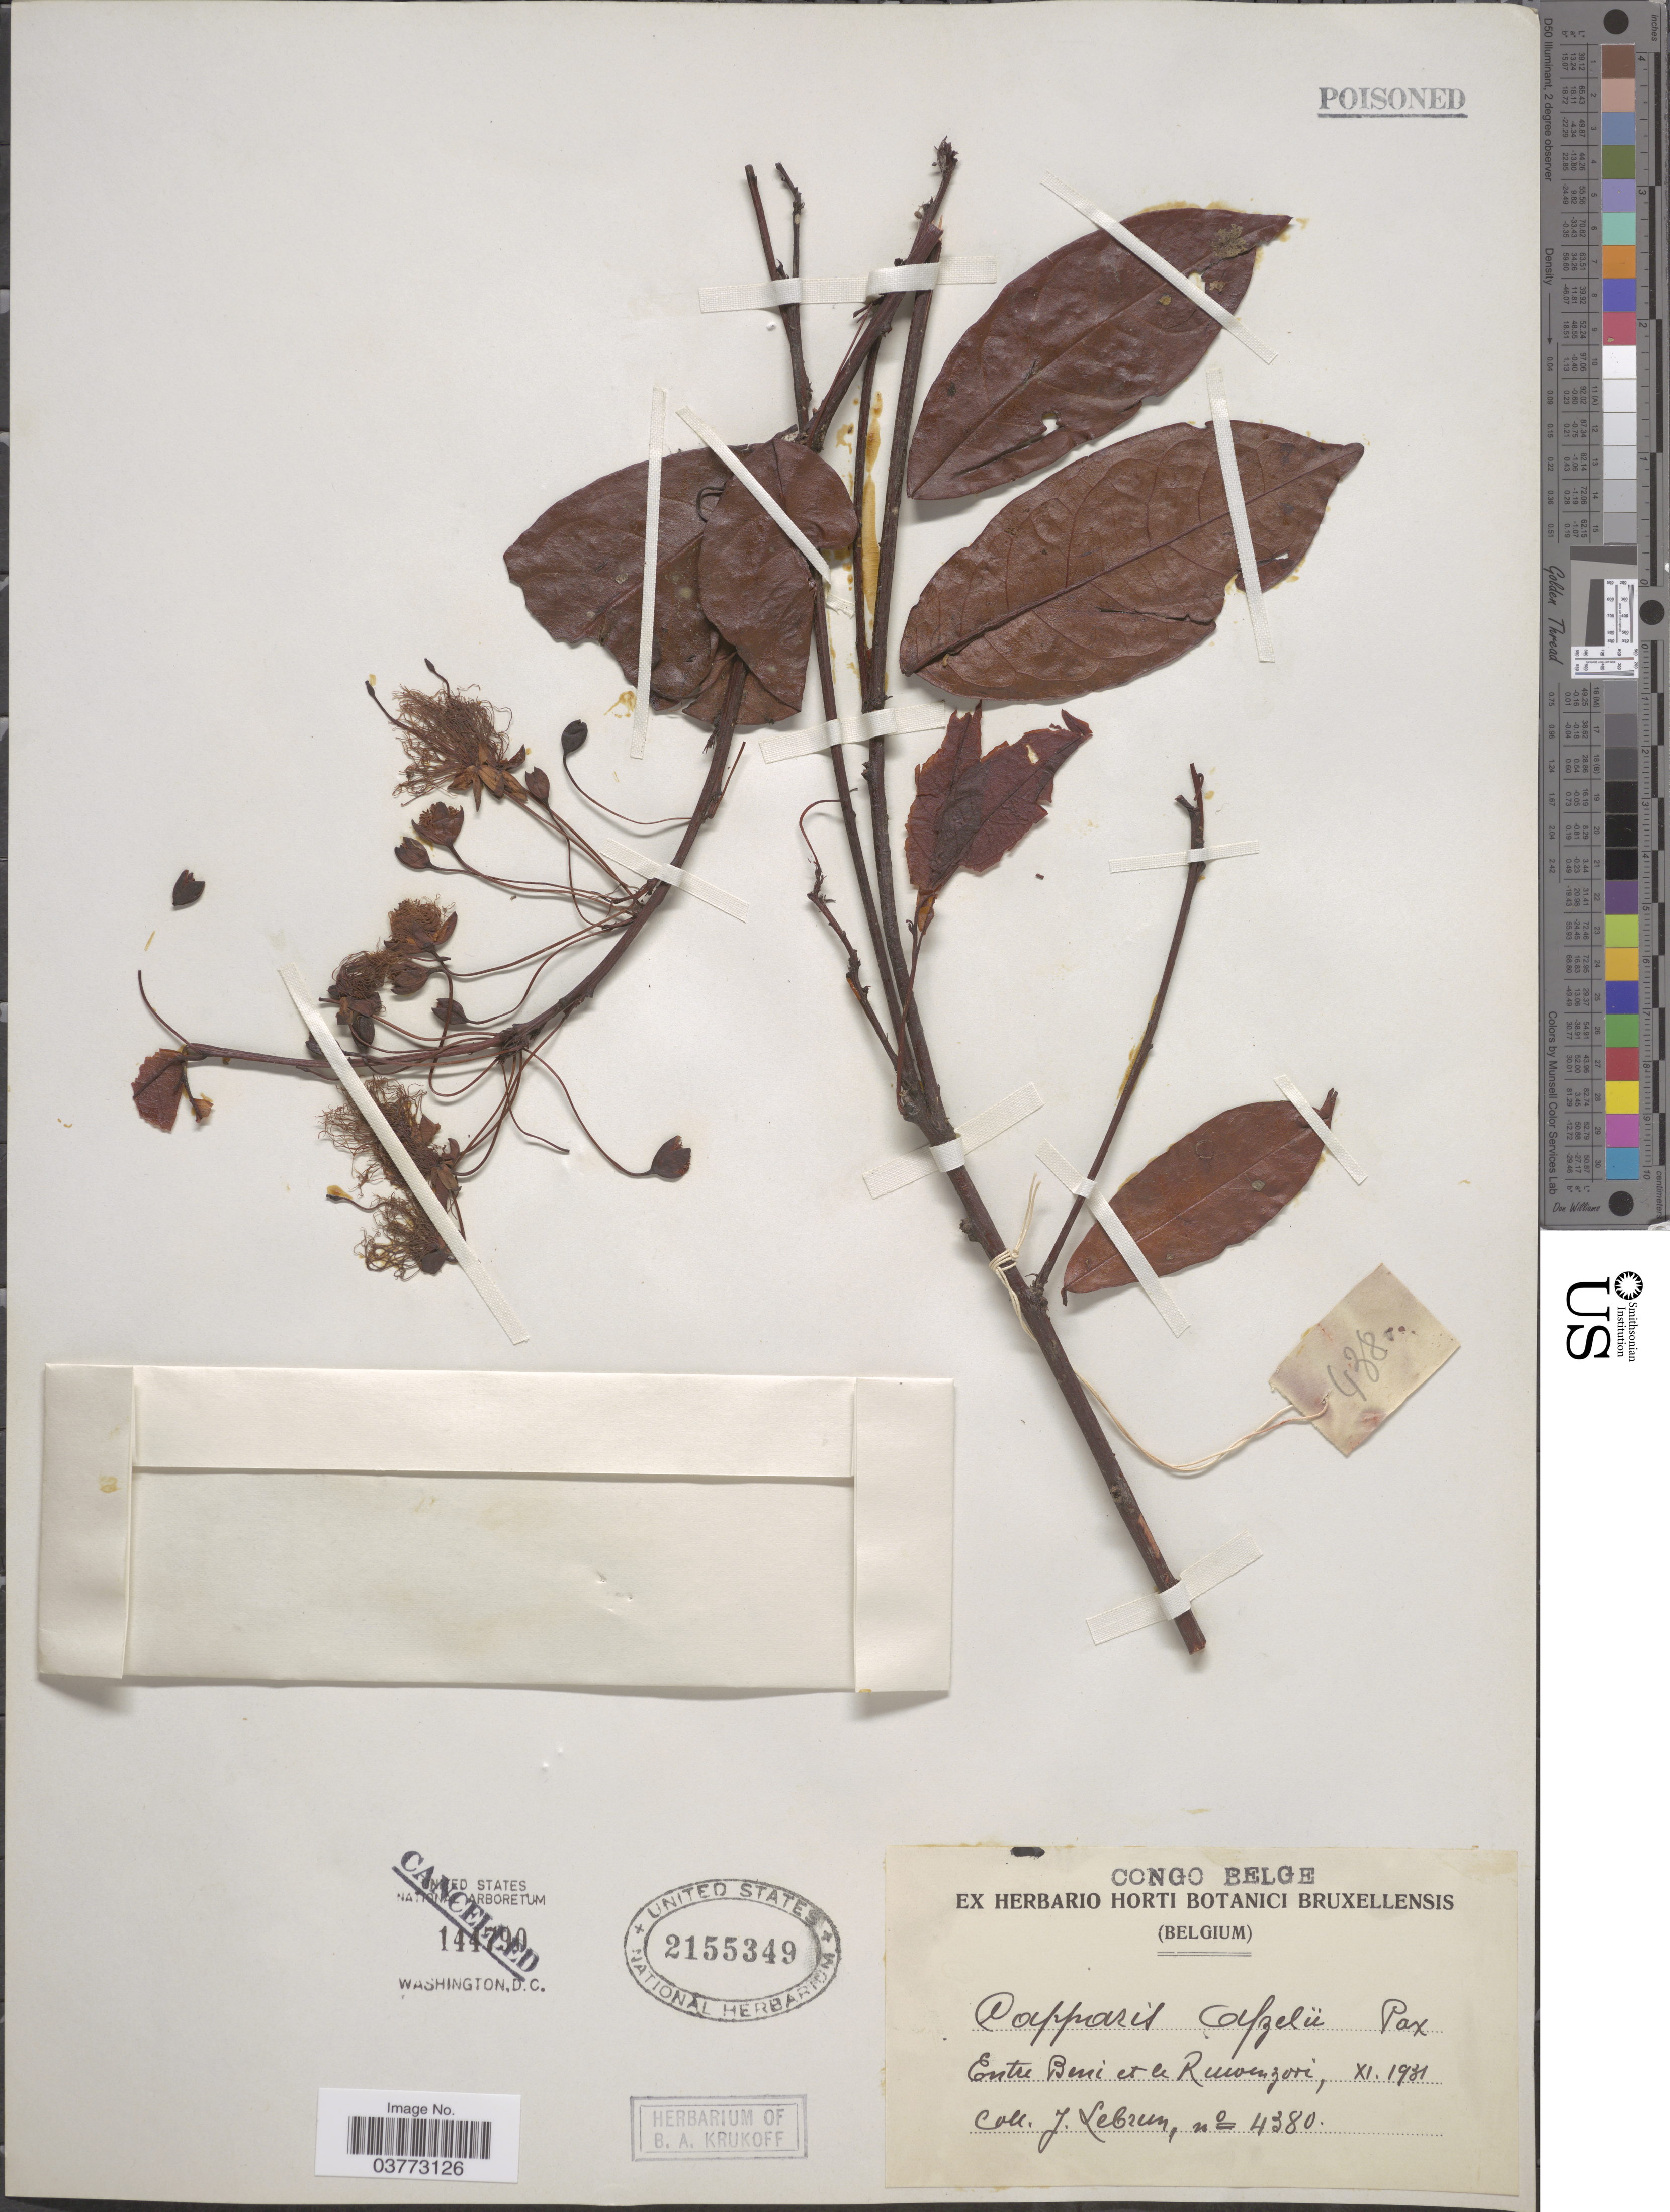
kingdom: Plantae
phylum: Tracheophyta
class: Magnoliopsida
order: Brassicales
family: Capparaceae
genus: Capparis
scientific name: Capparis afzelii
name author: DC.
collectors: J. A. Lebrun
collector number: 4380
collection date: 1931-11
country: Congo, Democratic Republic of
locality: Congo Belge. Entre Beni et le Ruwenzori.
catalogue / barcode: US 2155349